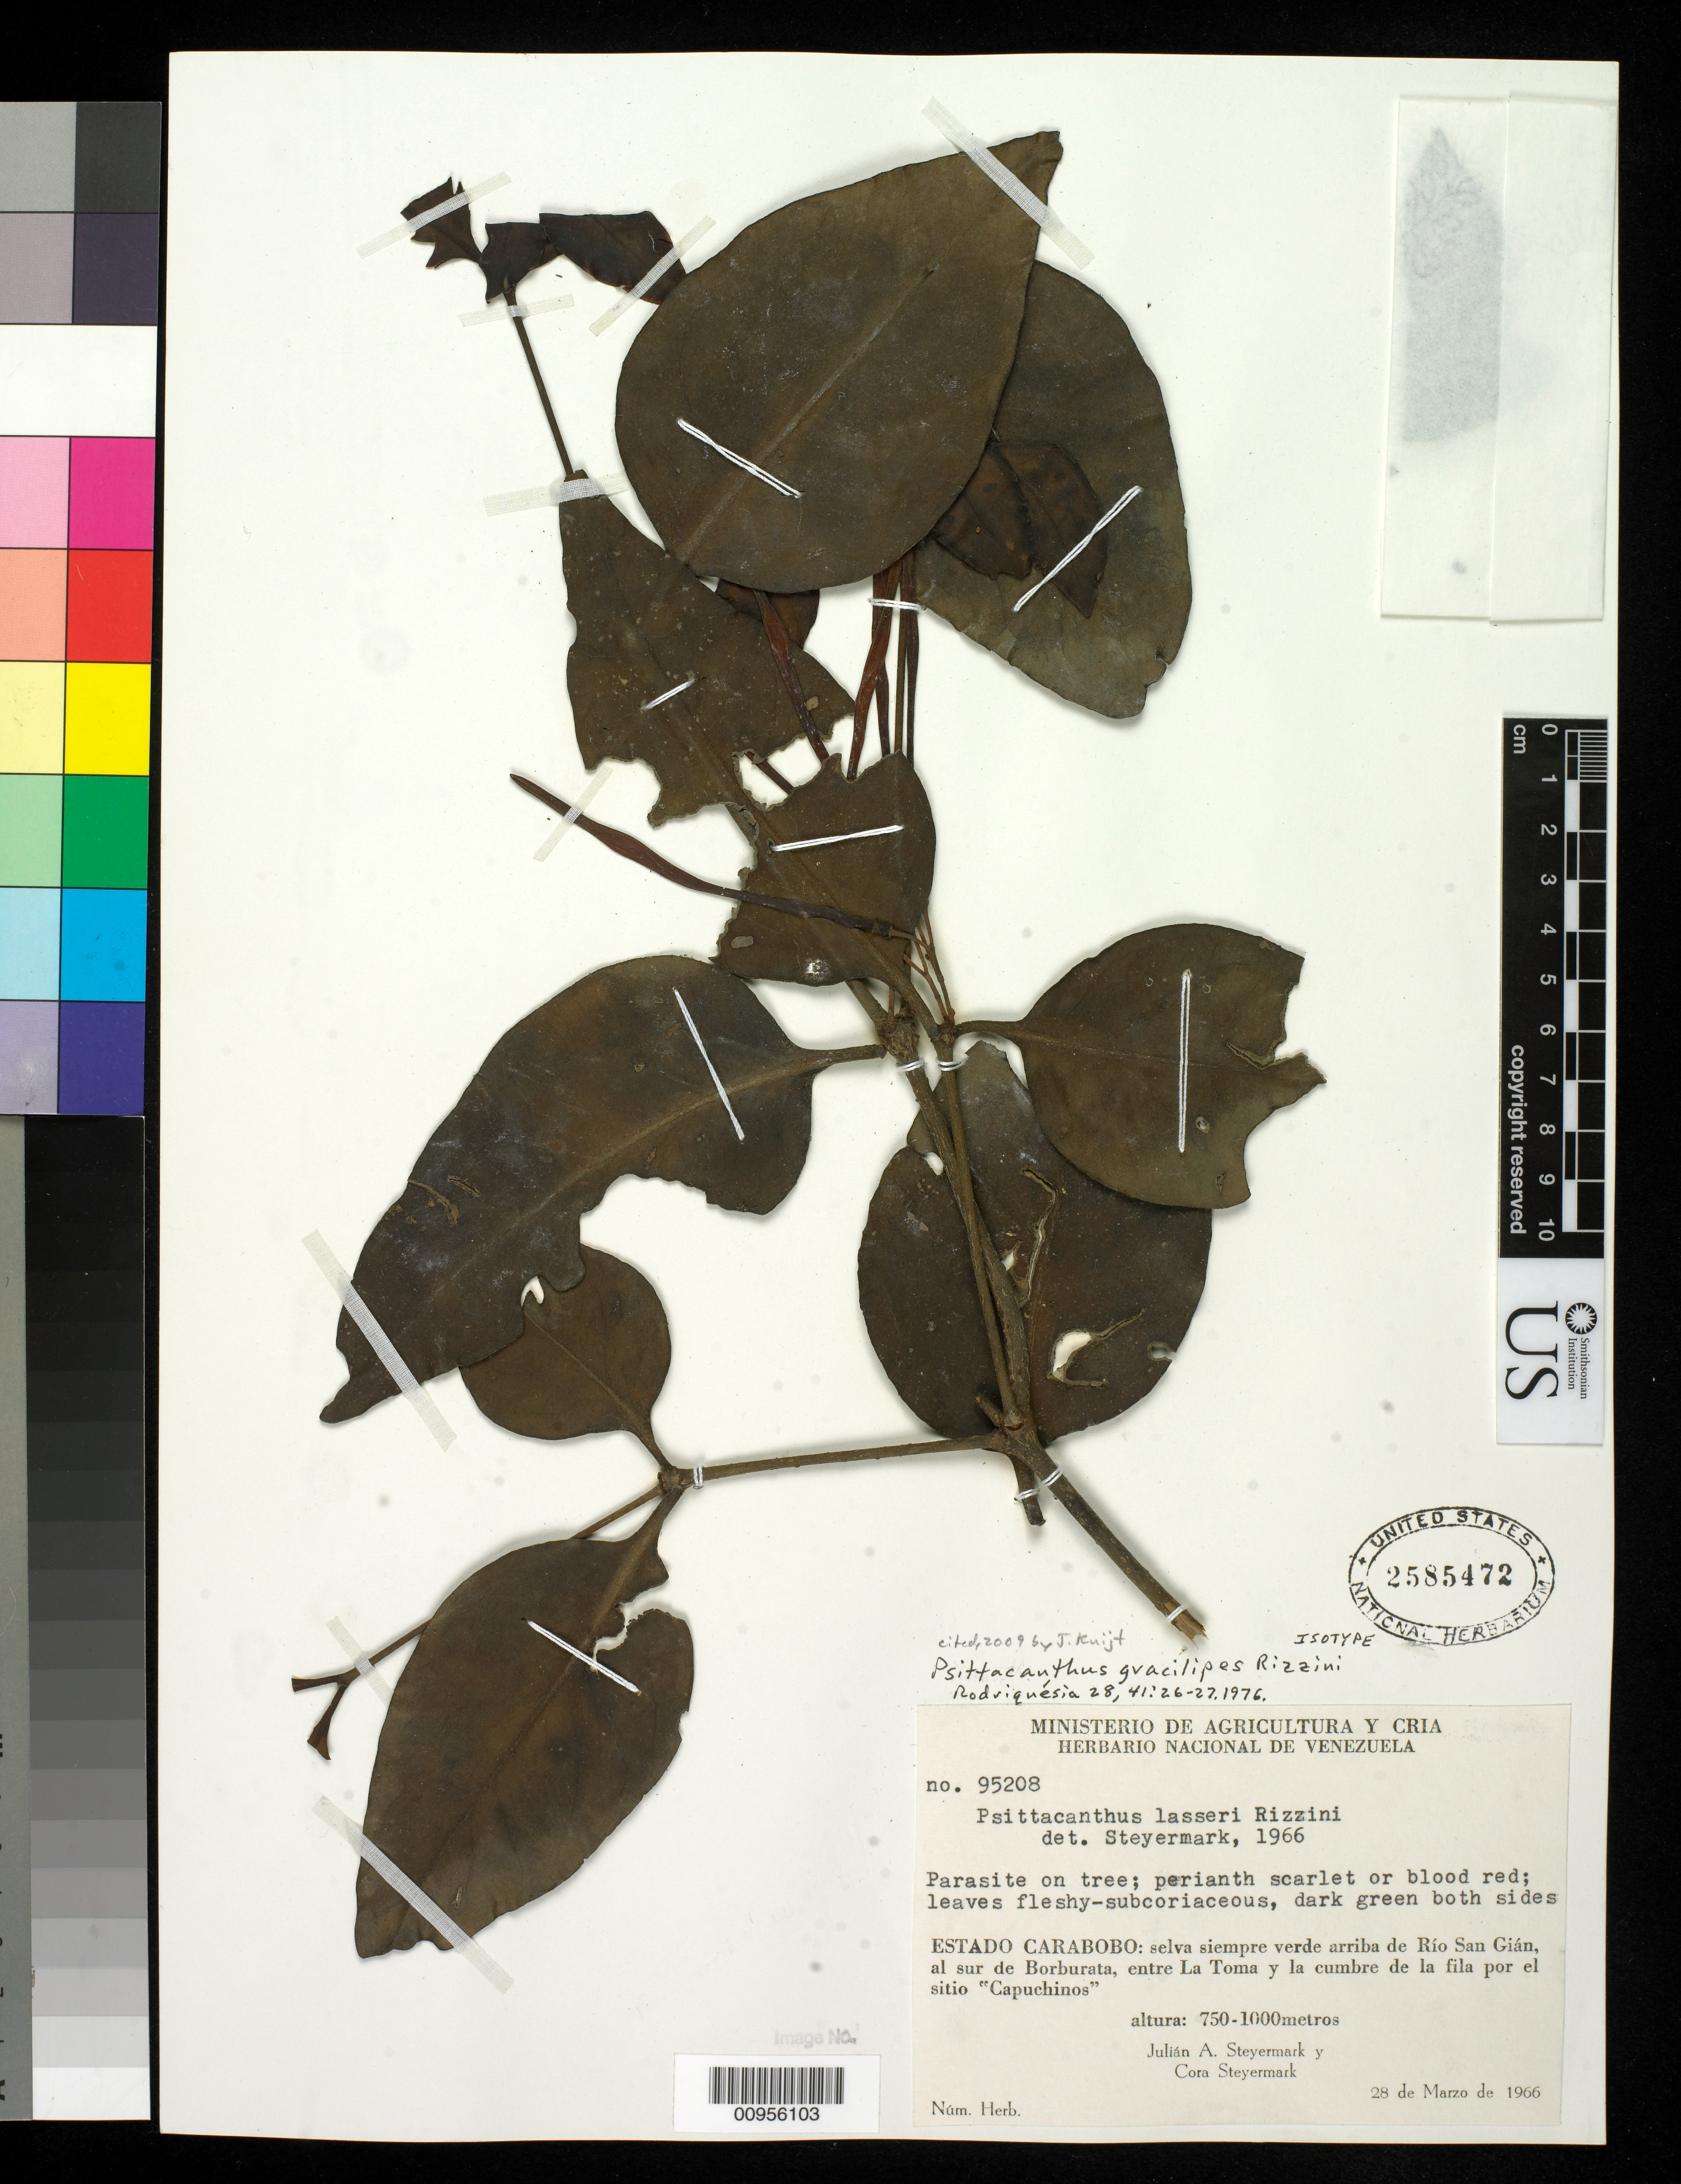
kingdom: Plantae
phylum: Tracheophyta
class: Magnoliopsida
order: Santalales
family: Loranthaceae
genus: Psittacanthus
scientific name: Psittacanthus gracilipes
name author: Rizzo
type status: Isotype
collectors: J. Steyermark & C. Steyermark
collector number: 95208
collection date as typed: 28 Mar 1966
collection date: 1966-03-28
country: Venezuela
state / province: Carabobo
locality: Estado Carabobo: selva siempre verde arriba de Río San Gián, al sur de Borburata, entre La Toma y la cumbre de la fila por el sitio "Capuchinos".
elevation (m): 750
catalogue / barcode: US 2585472